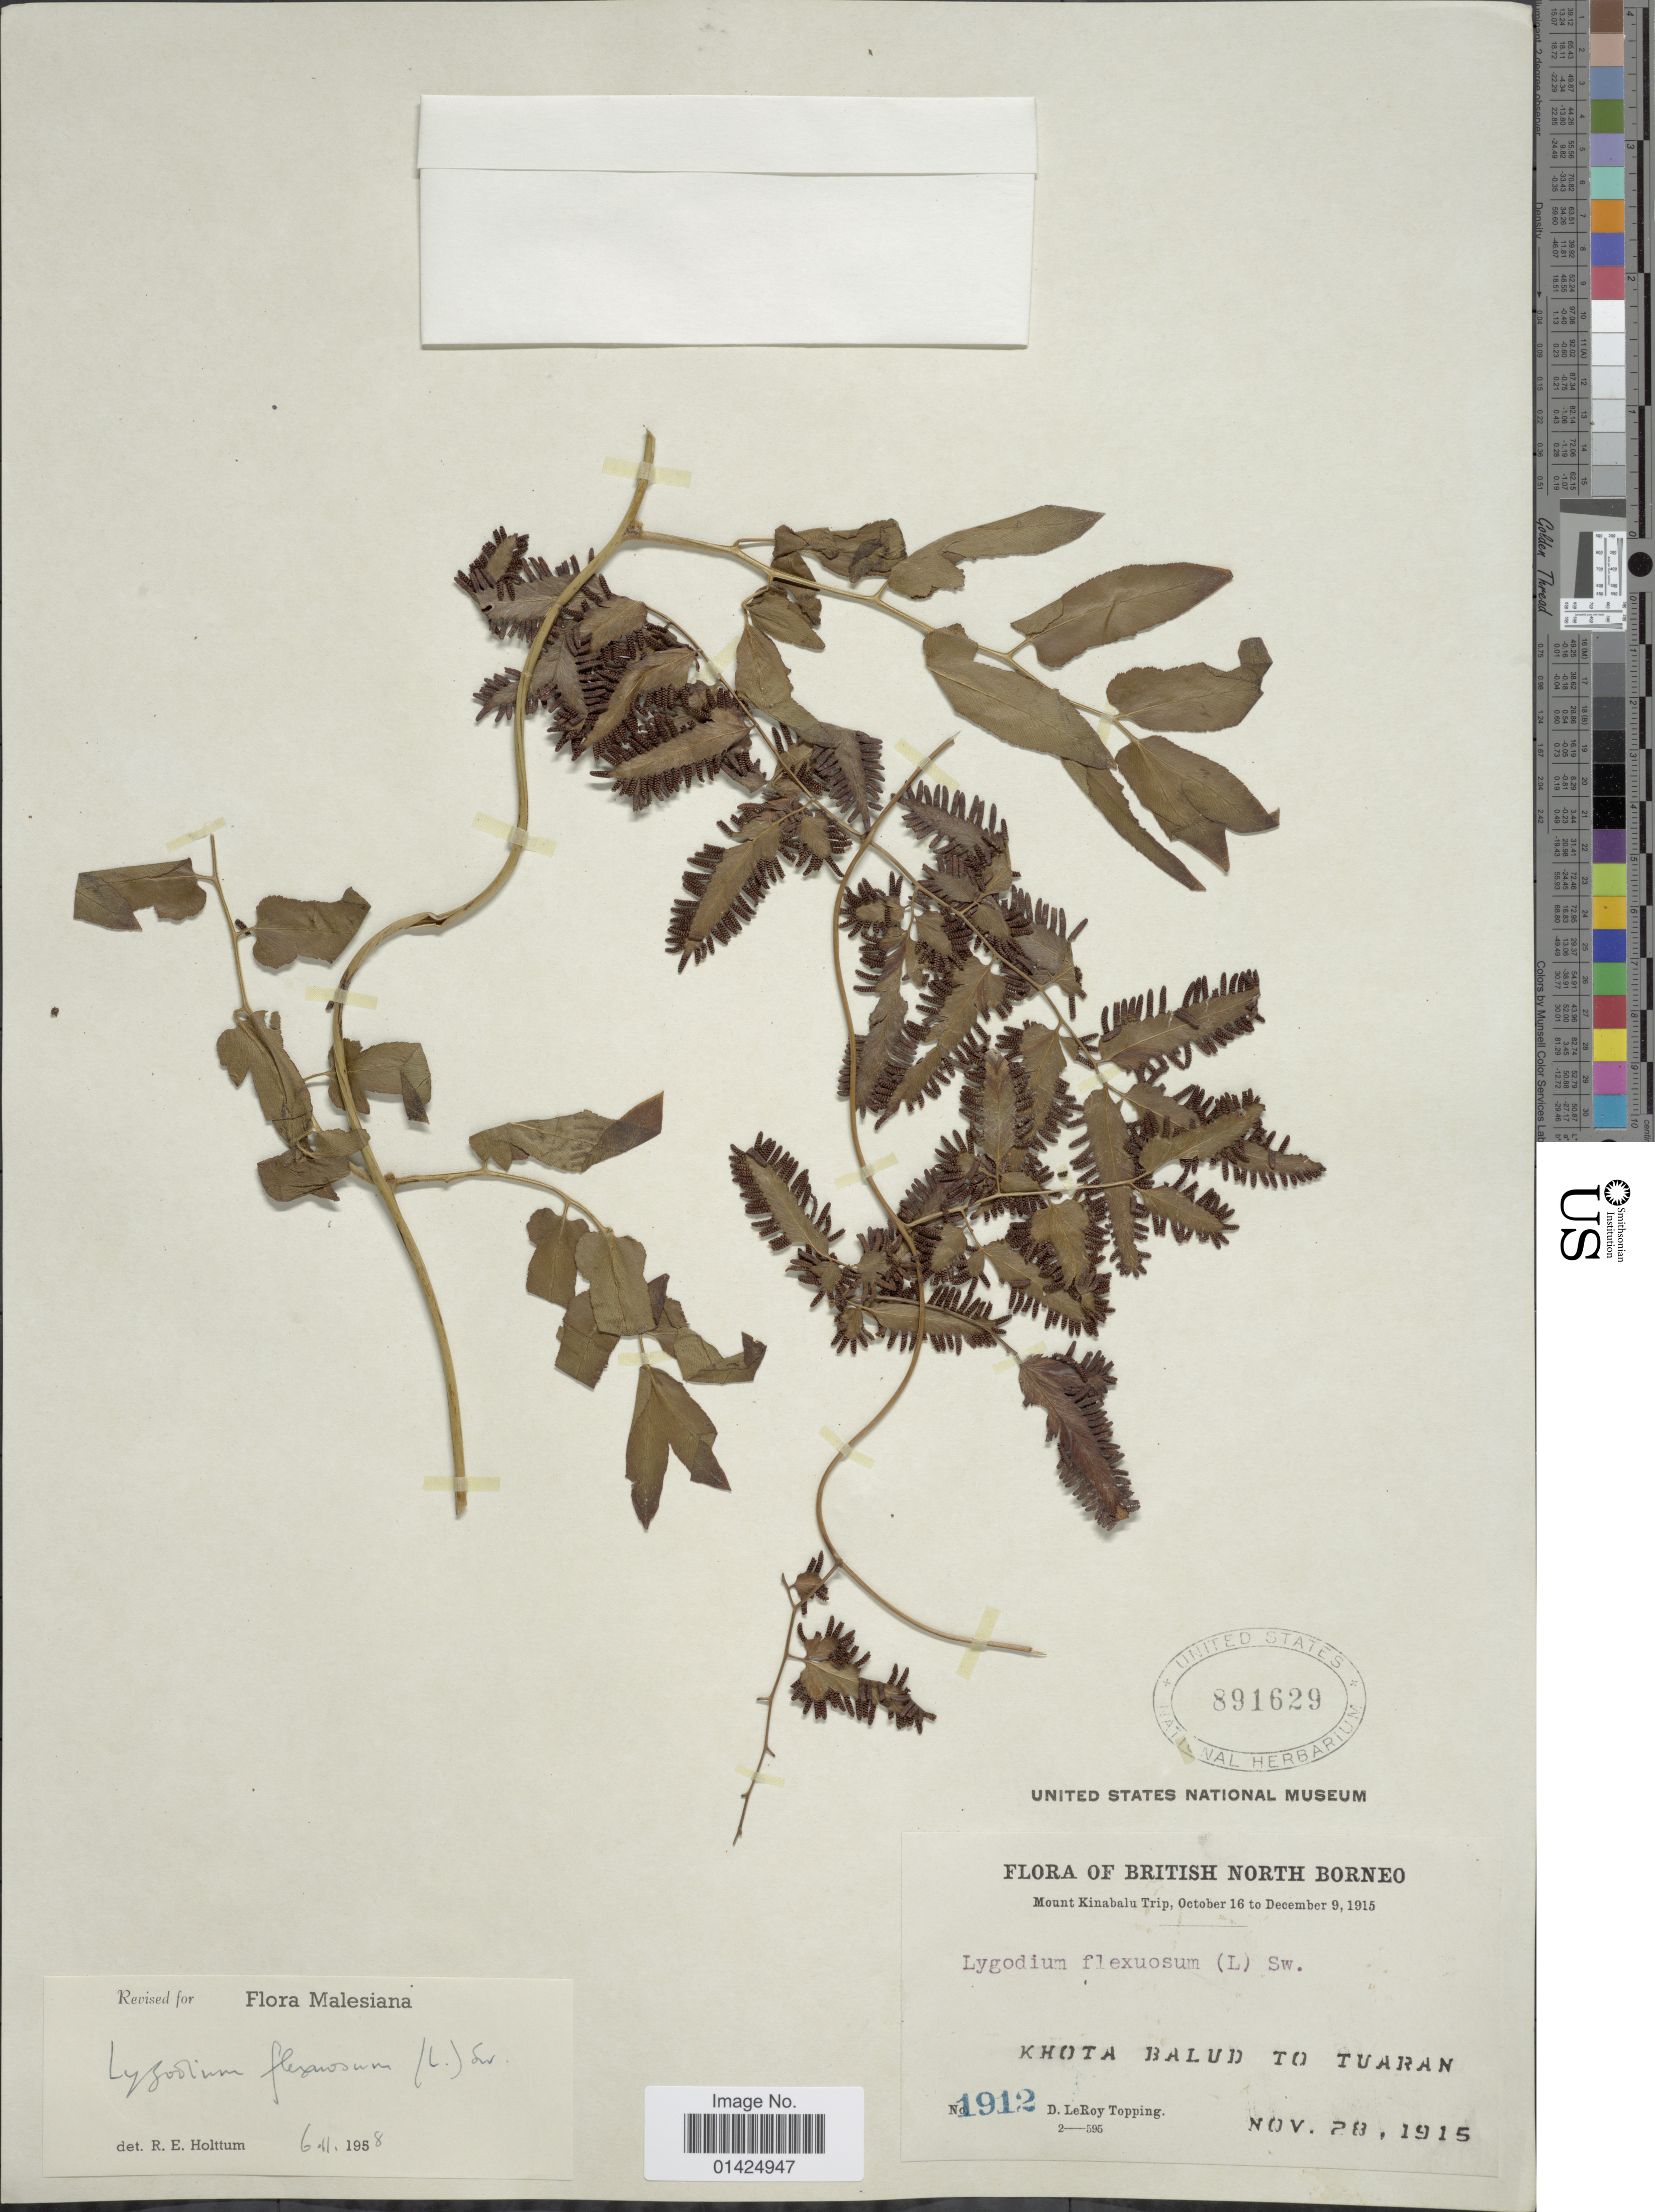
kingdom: Plantae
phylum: Tracheophyta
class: Polypodiopsida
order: Schizaeales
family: Lygodiaceae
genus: Lygodium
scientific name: Lygodium flexuosum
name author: Sw.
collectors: D. L. Topping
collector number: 1912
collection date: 1915-11-28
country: Malaysia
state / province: Sabah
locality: British North Borneo. Mount Kinabalu, Khota Balud to Tuaran.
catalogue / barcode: US 891629